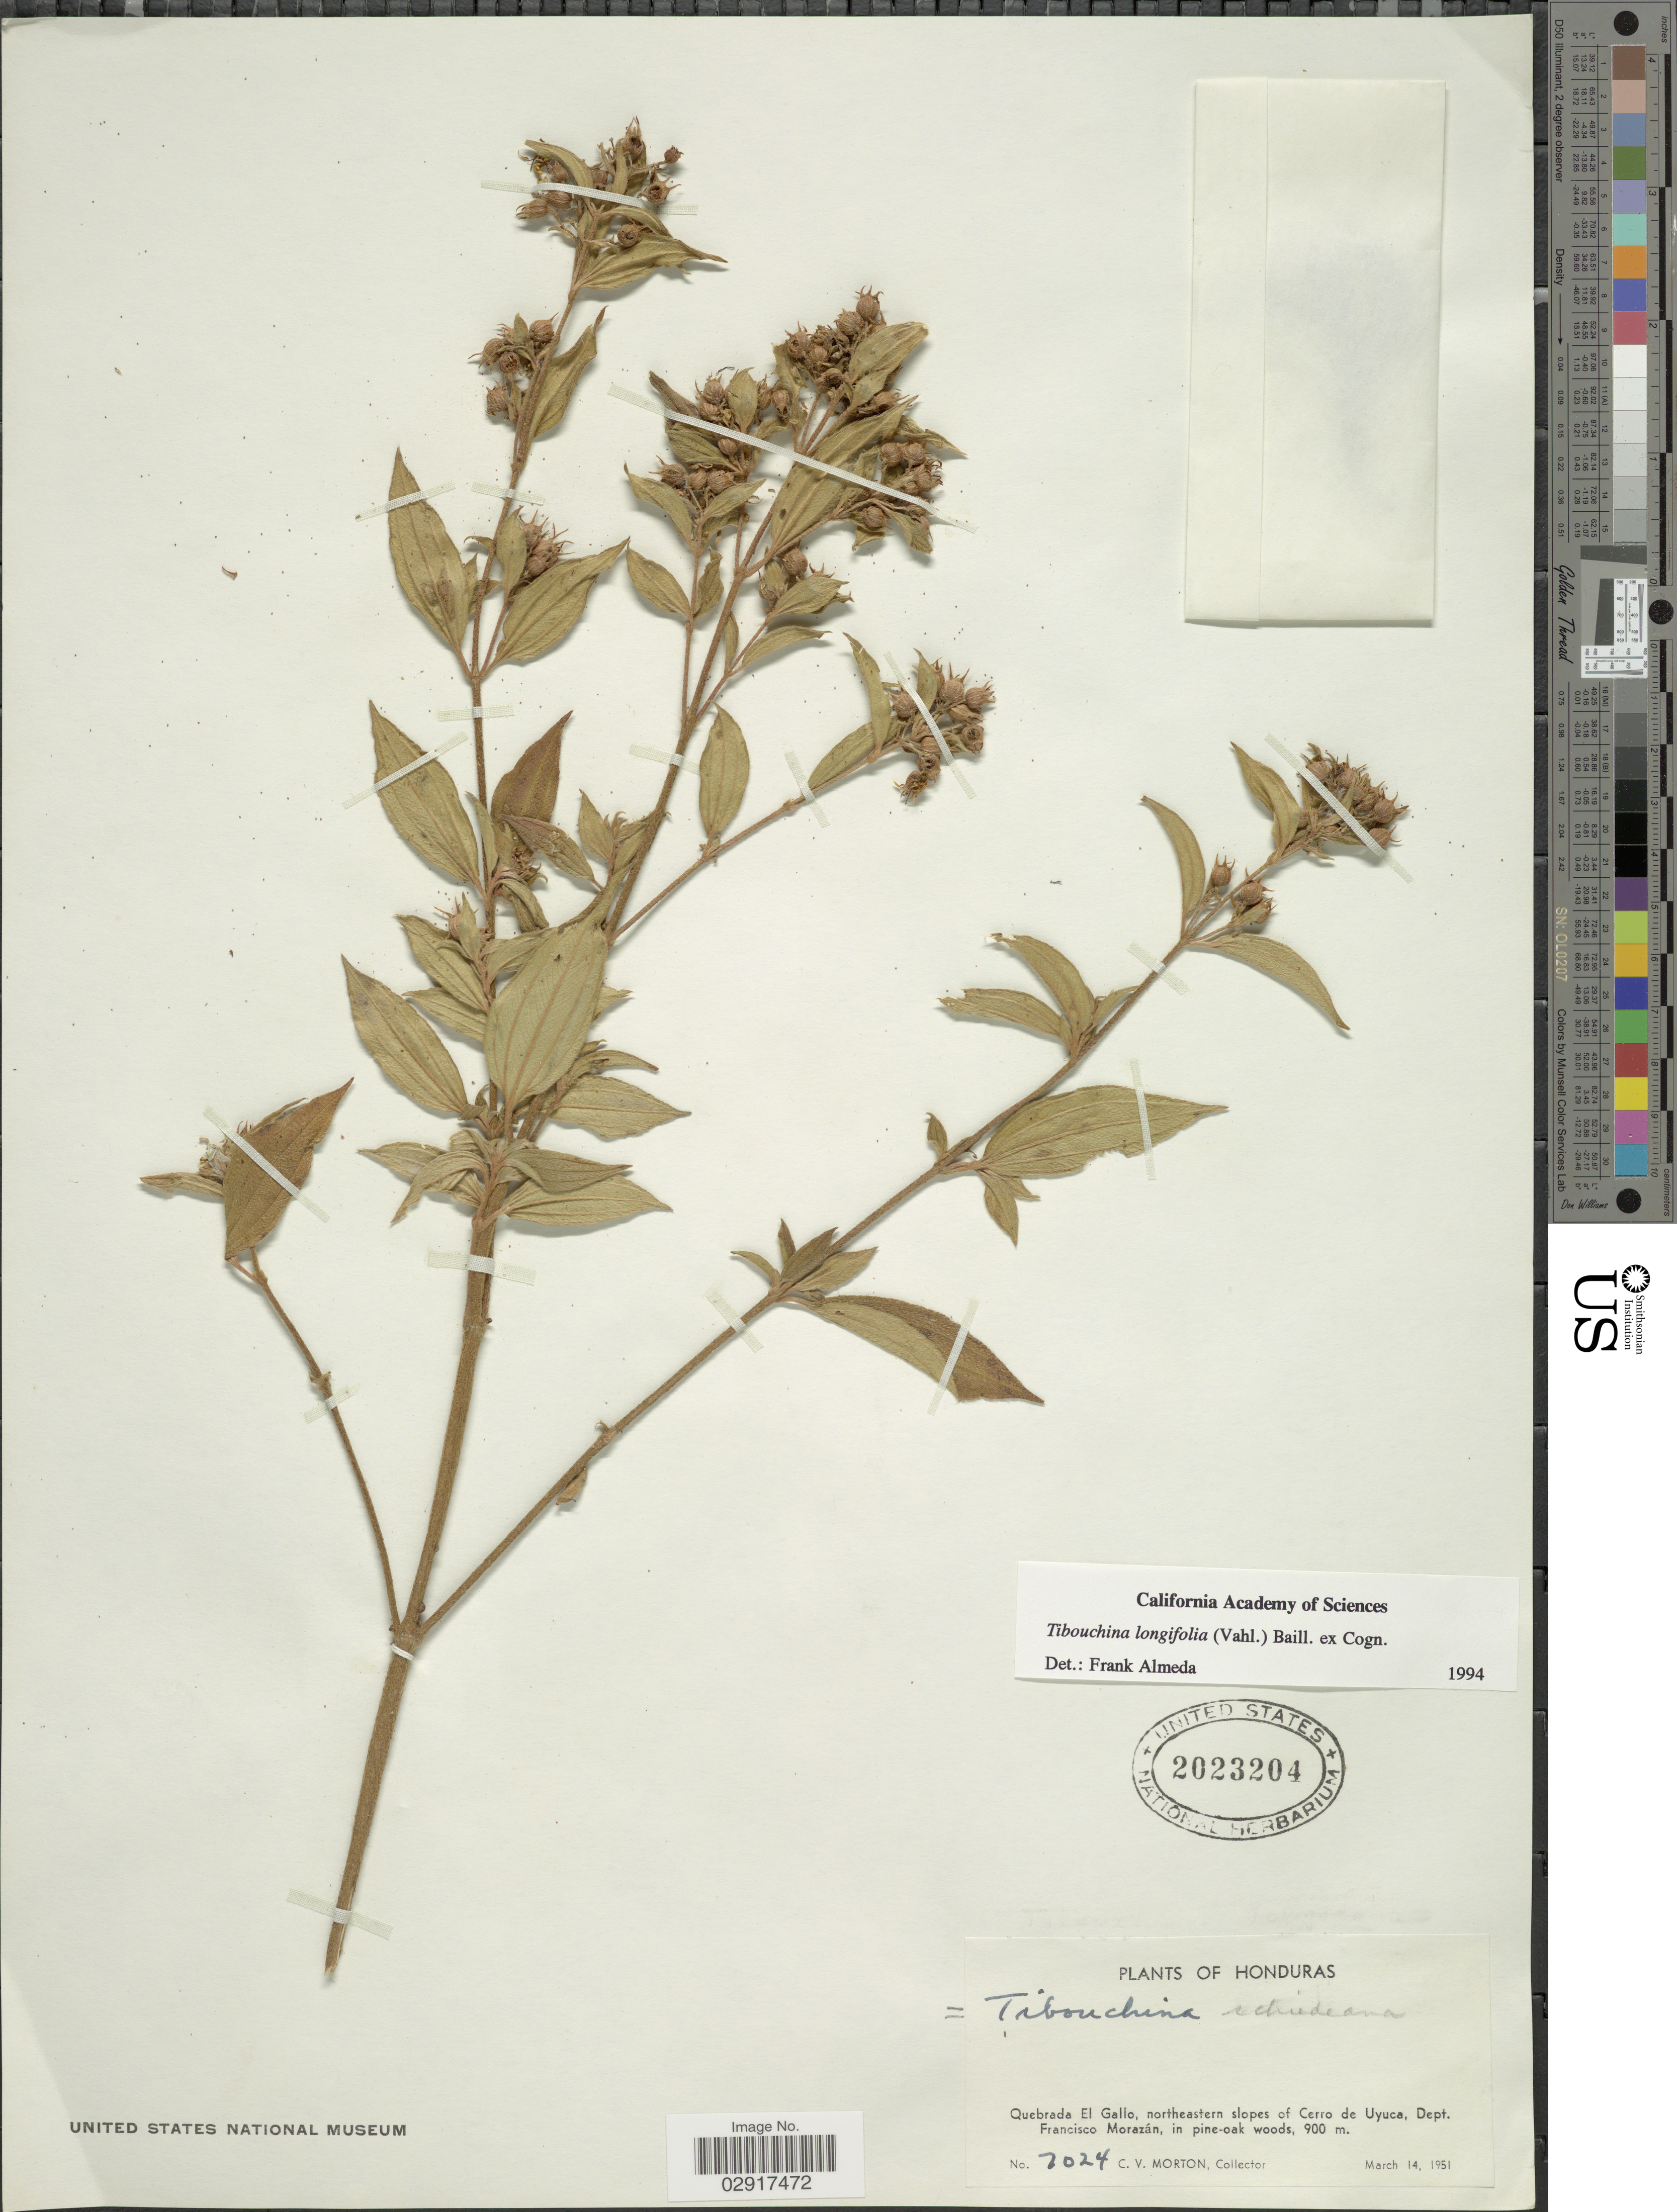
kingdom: Plantae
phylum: Tracheophyta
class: Magnoliopsida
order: Myrtales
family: Melastomataceae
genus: Chaetogastra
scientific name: Chaetogastra longifolia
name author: (Vahl) DC.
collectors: C. V. Morton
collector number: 7024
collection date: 1951-03-14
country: Honduras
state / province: Fco. Morazán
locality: Quebrada El Gallo, northeastern slopes of Cerro de Uyuca, Dept. Francisco Morazán, in pine-oak woods.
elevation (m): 900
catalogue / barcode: US 2023204